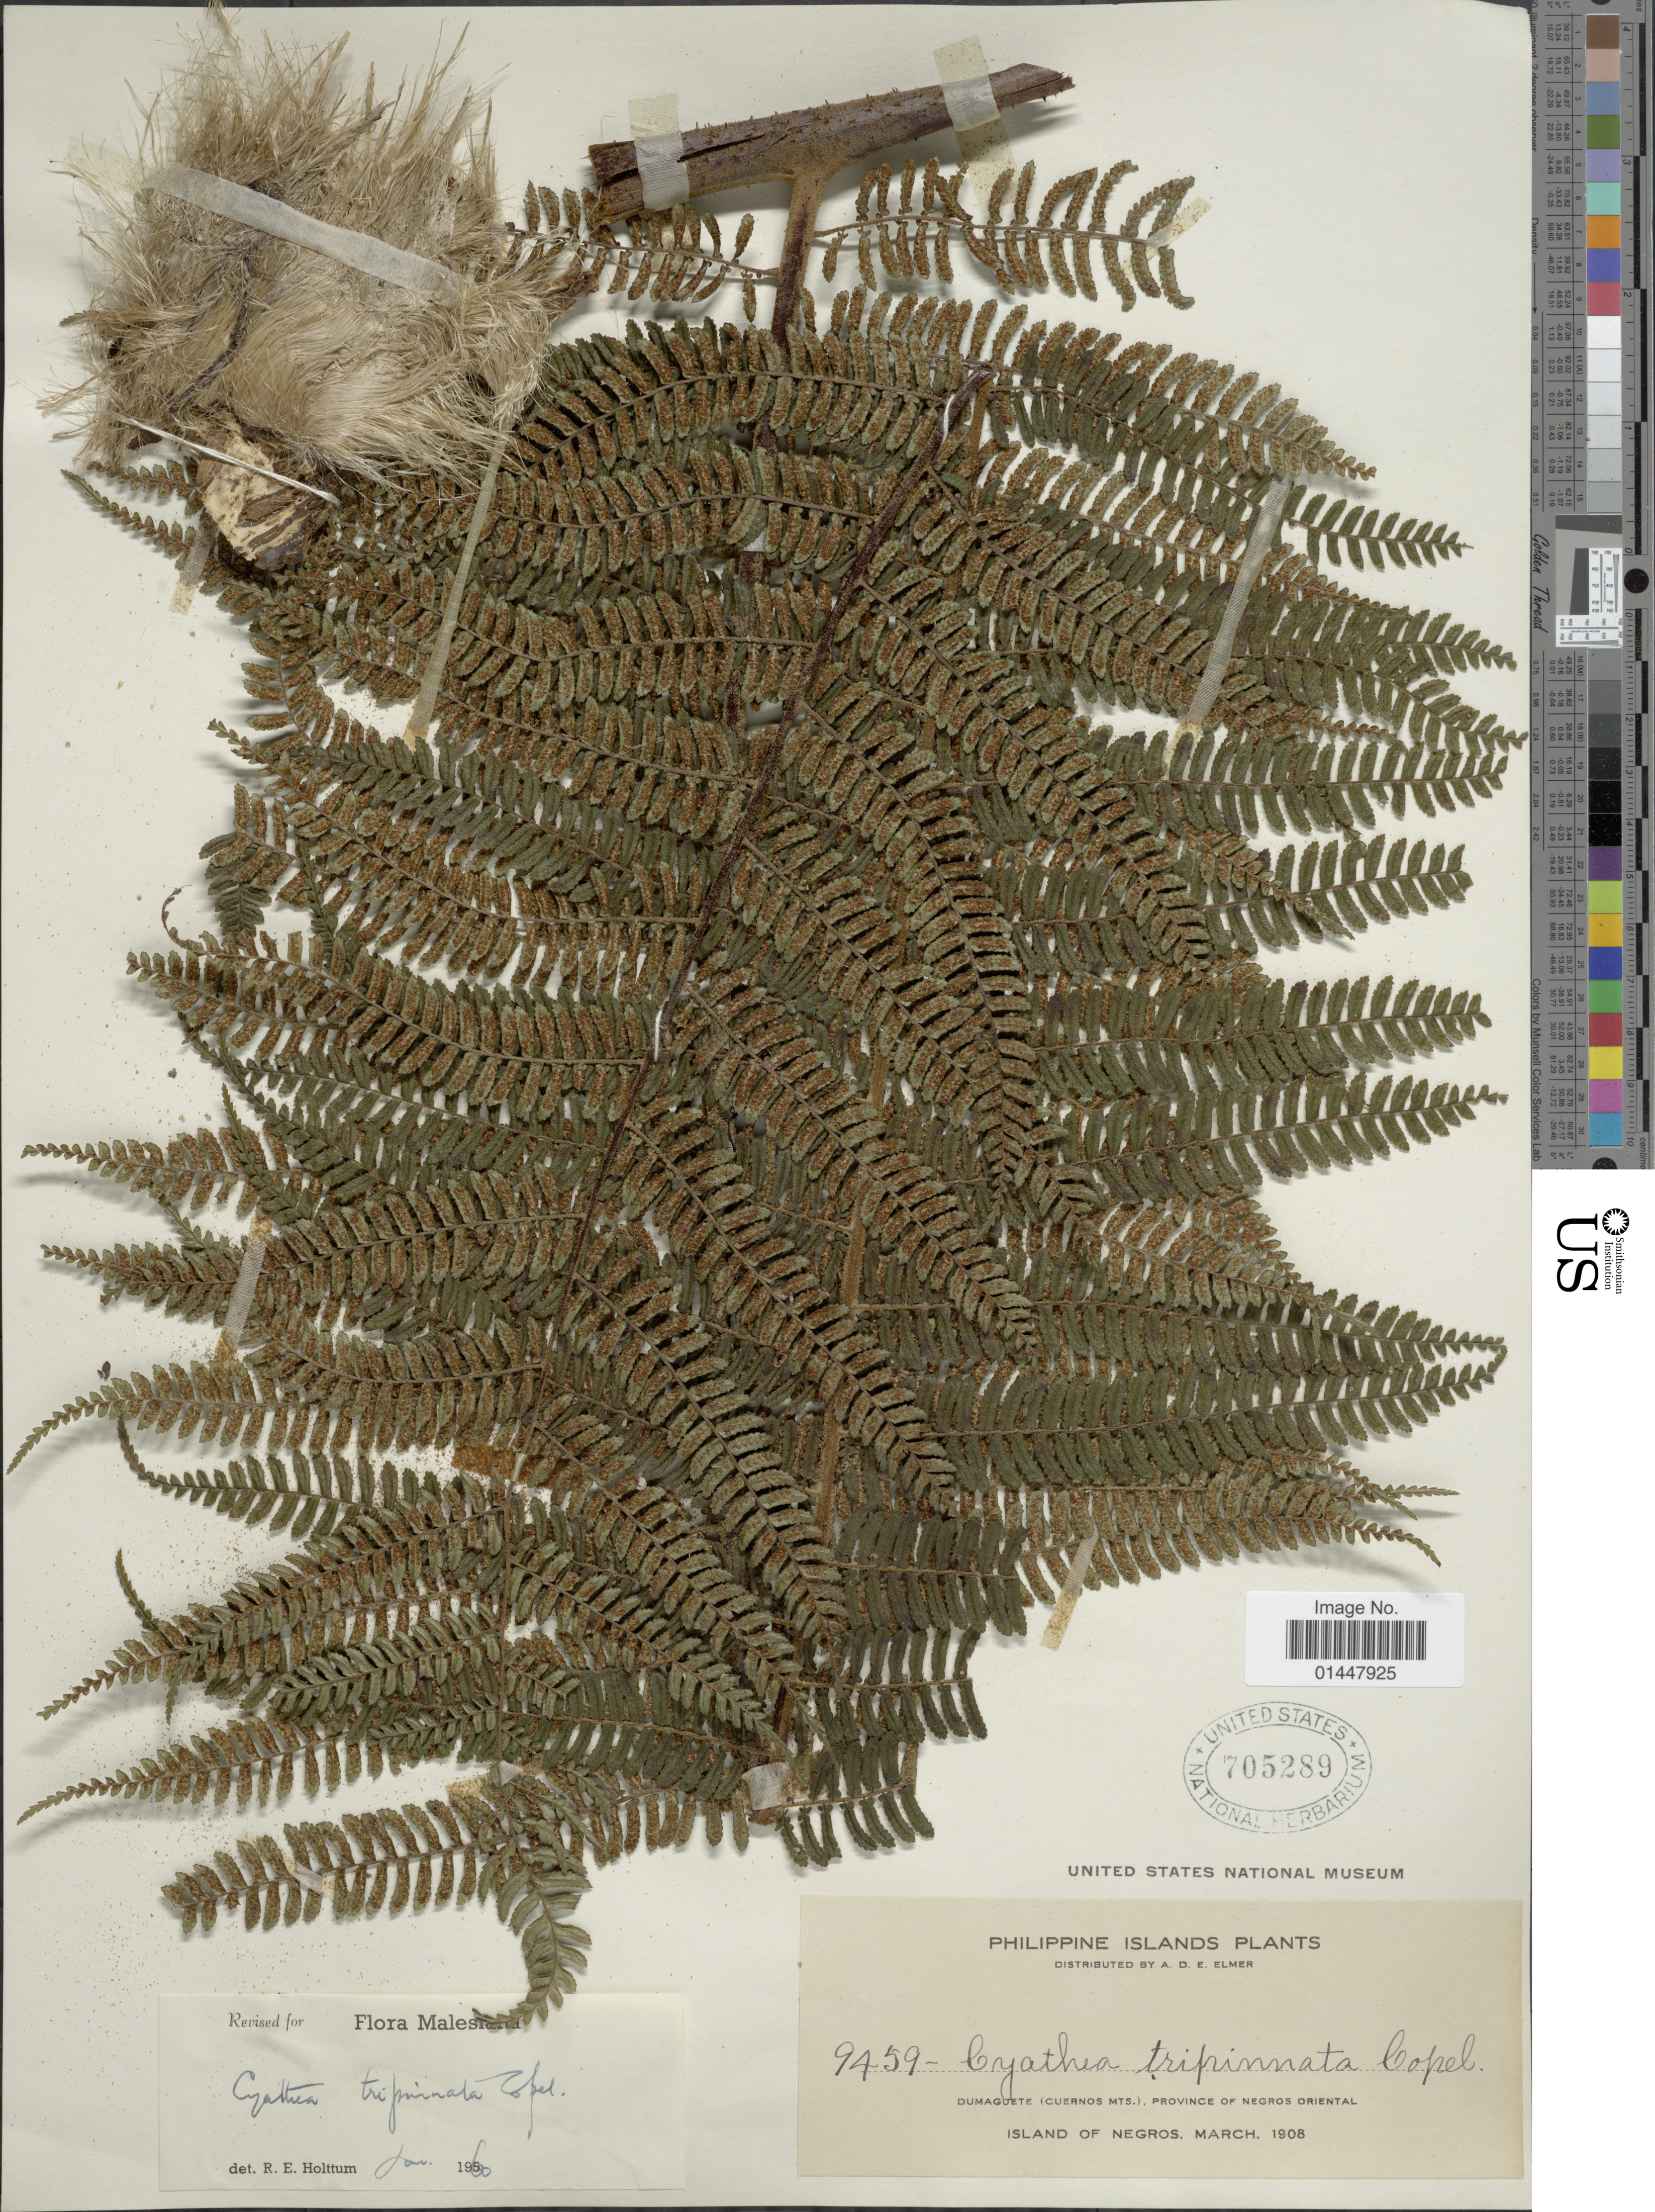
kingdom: Plantae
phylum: Tracheophyta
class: Polypodiopsida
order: Cyatheales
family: Cyatheaceae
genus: Sphaeropteris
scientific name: Sphaeropteris tripinnata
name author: (Copel.) R.M. Tryon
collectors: A. D. E. Elmer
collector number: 9459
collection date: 1908-03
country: Philippines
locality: Dumaguete (cuernos MTS.), Province of negros oriental, Island of negros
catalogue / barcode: US 705289